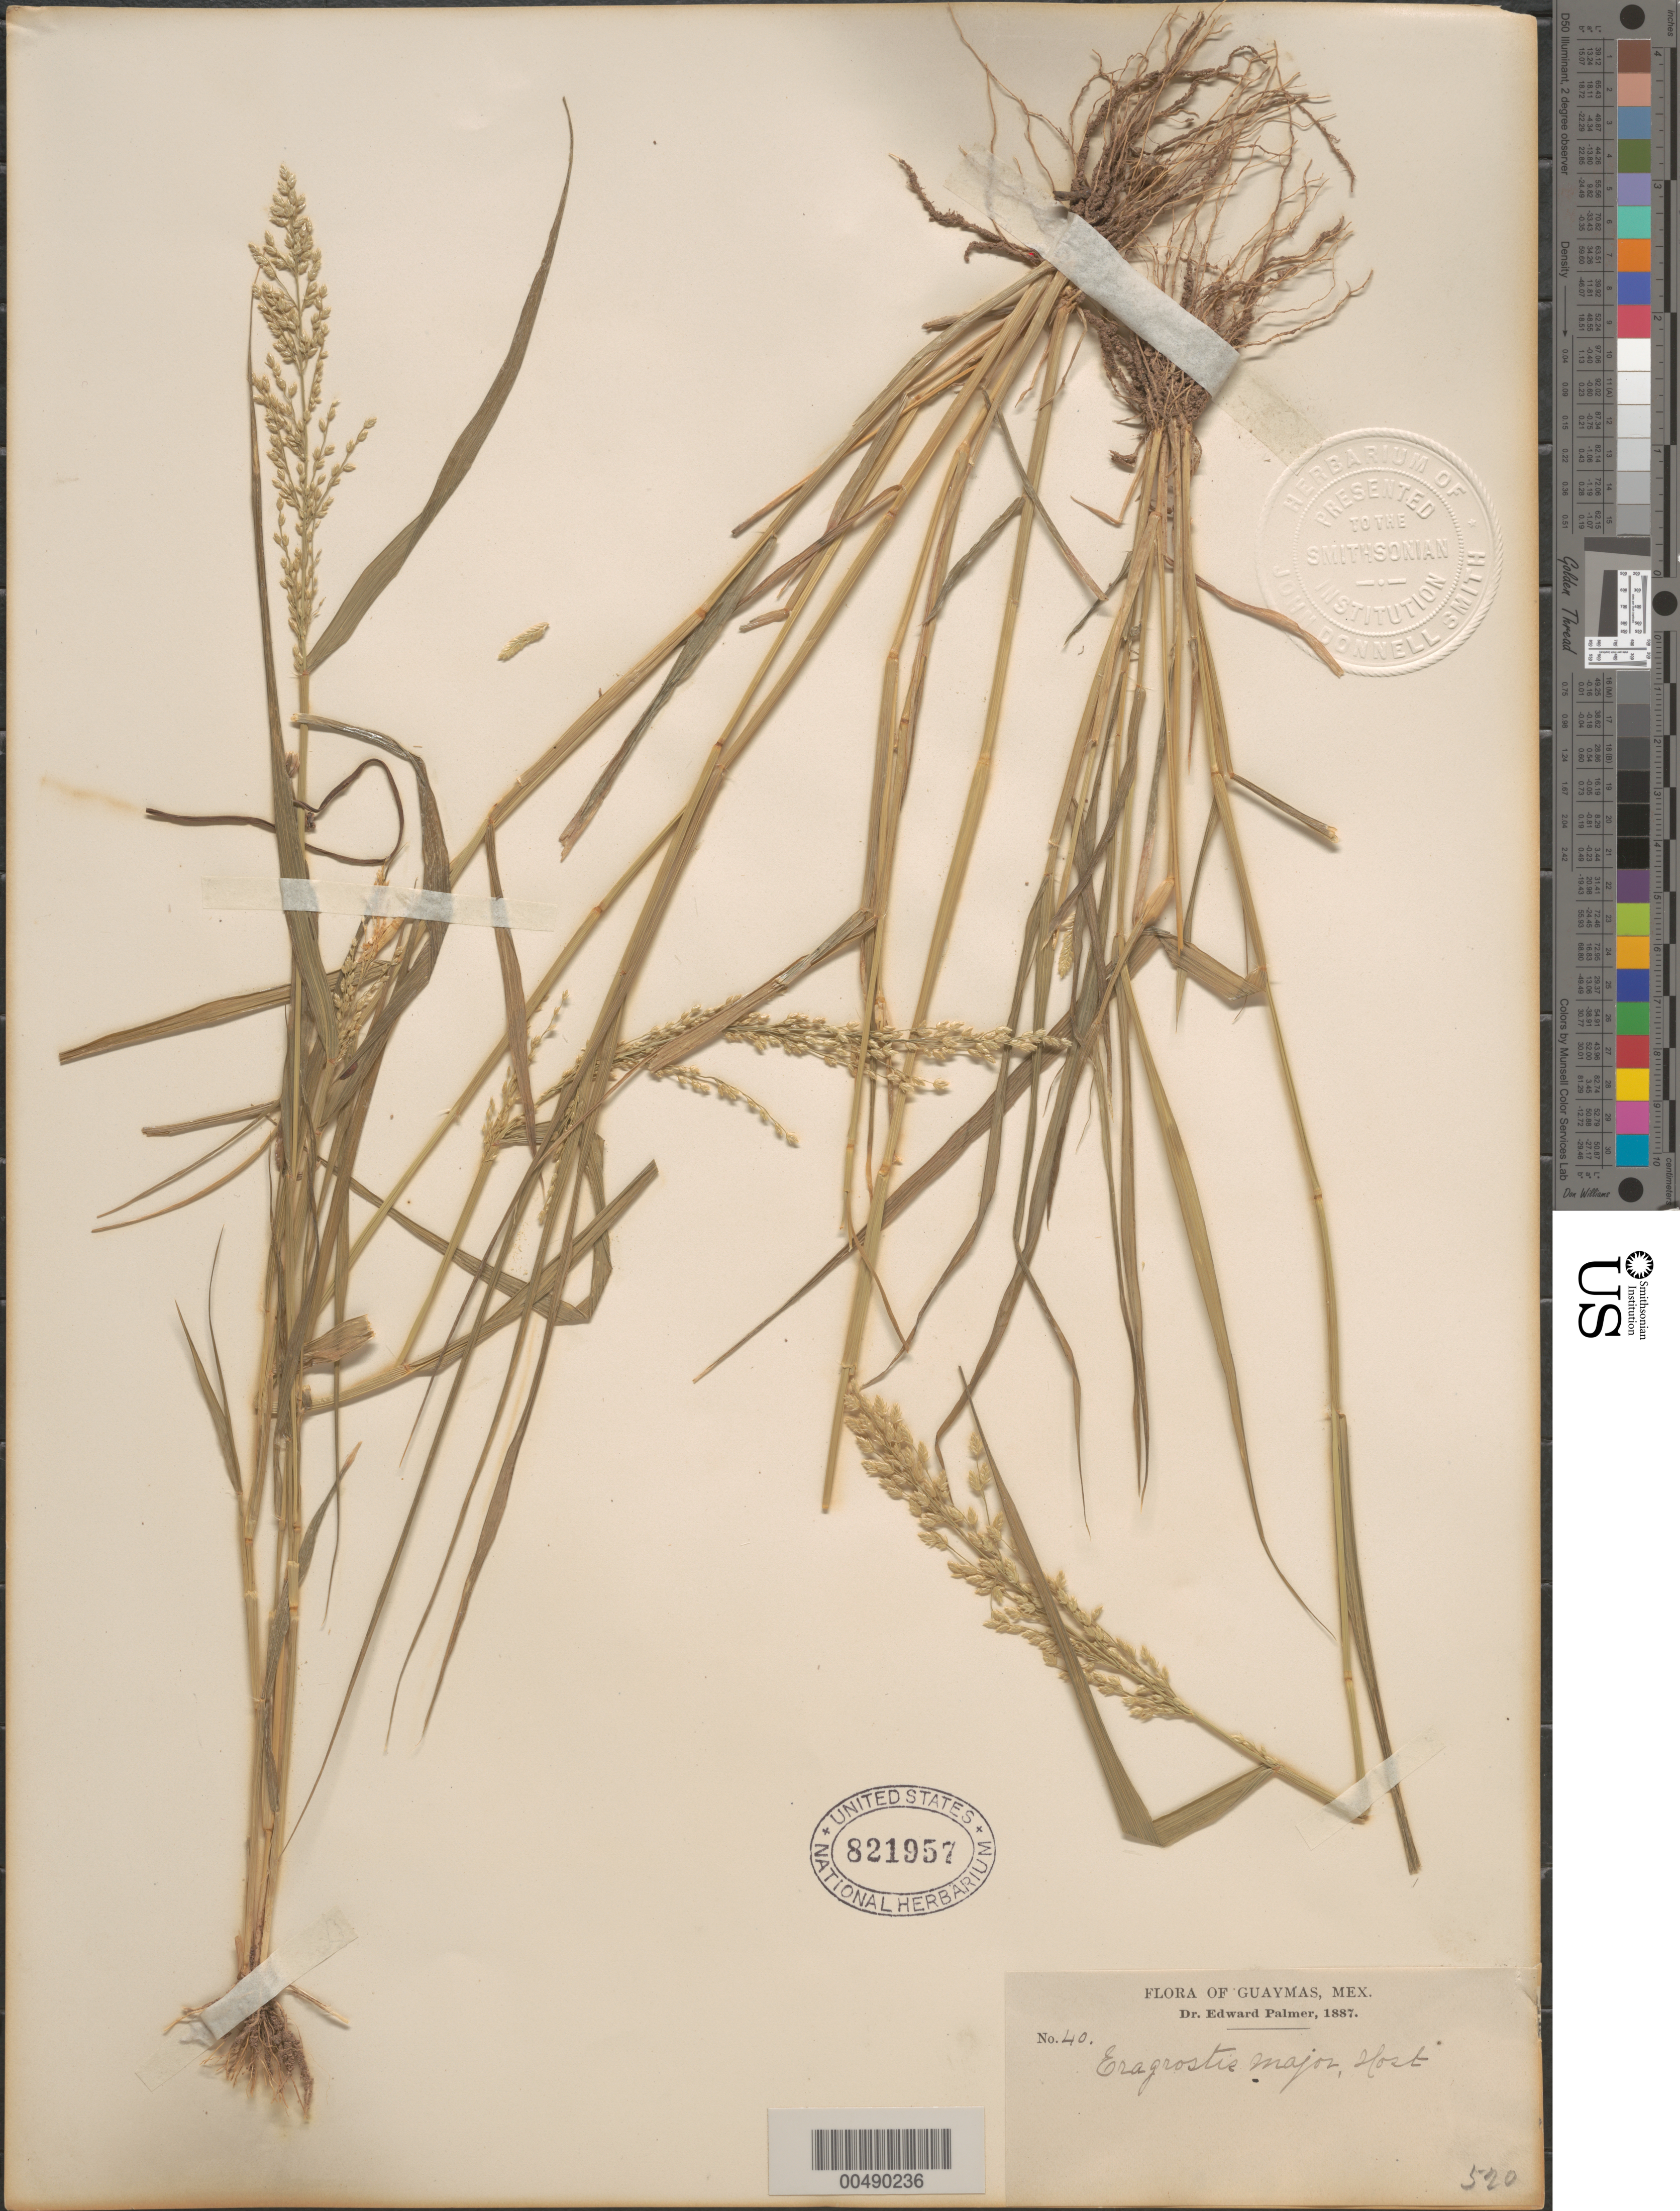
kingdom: Plantae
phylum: Tracheophyta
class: Liliopsida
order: Poales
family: Poaceae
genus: Eragrostis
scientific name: Eragrostis cilianensis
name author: (Bellardi) Vignolo ex Janch.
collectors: E. Palmer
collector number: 40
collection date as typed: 1887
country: Mexico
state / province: Sonora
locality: Guaymas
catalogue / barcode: US 821957